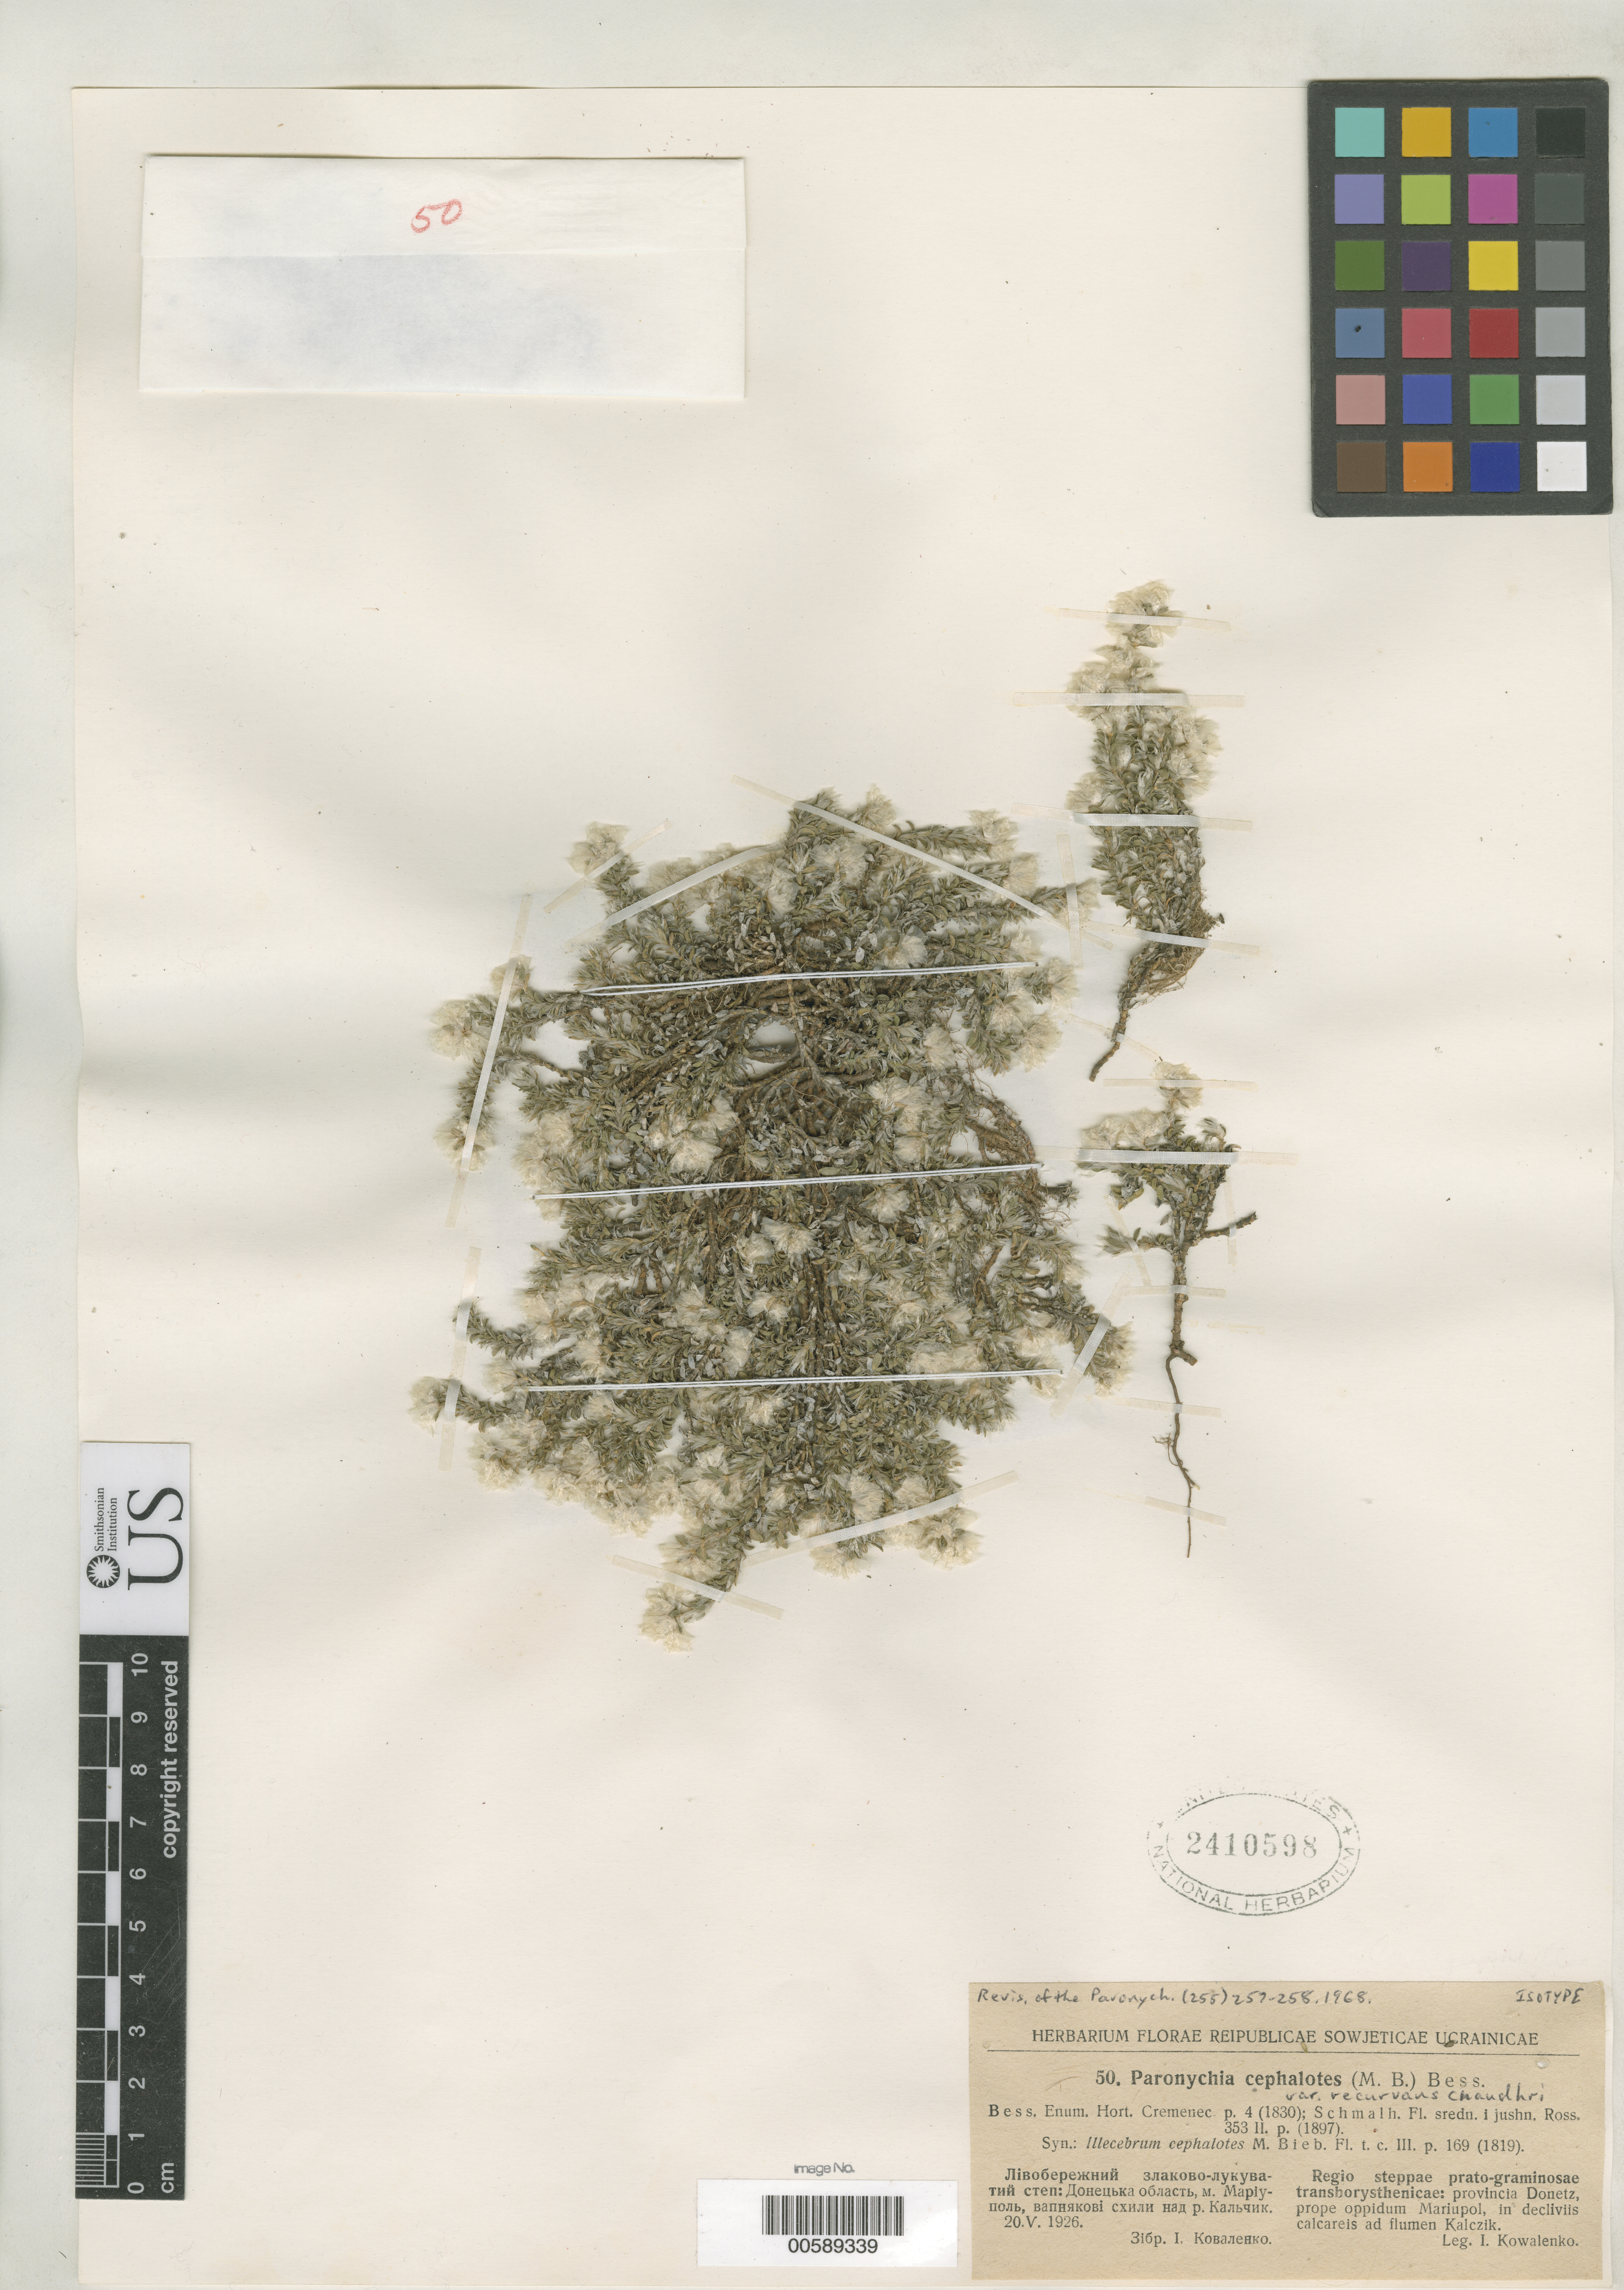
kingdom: Plantae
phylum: Tracheophyta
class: Magnoliopsida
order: Caryophyllales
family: Caryophyllaceae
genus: Paronychia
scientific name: Paronychia cephalotes subsp. recurvans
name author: Chaudhri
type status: Isotype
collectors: I. Kowalenko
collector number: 50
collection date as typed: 20 May 1926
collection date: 1926-05-20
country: Ukraine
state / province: Donets'k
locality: Prope oppidum Mariupol, in declicis calcareis ad flumen Kalczik.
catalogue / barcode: US 2410598